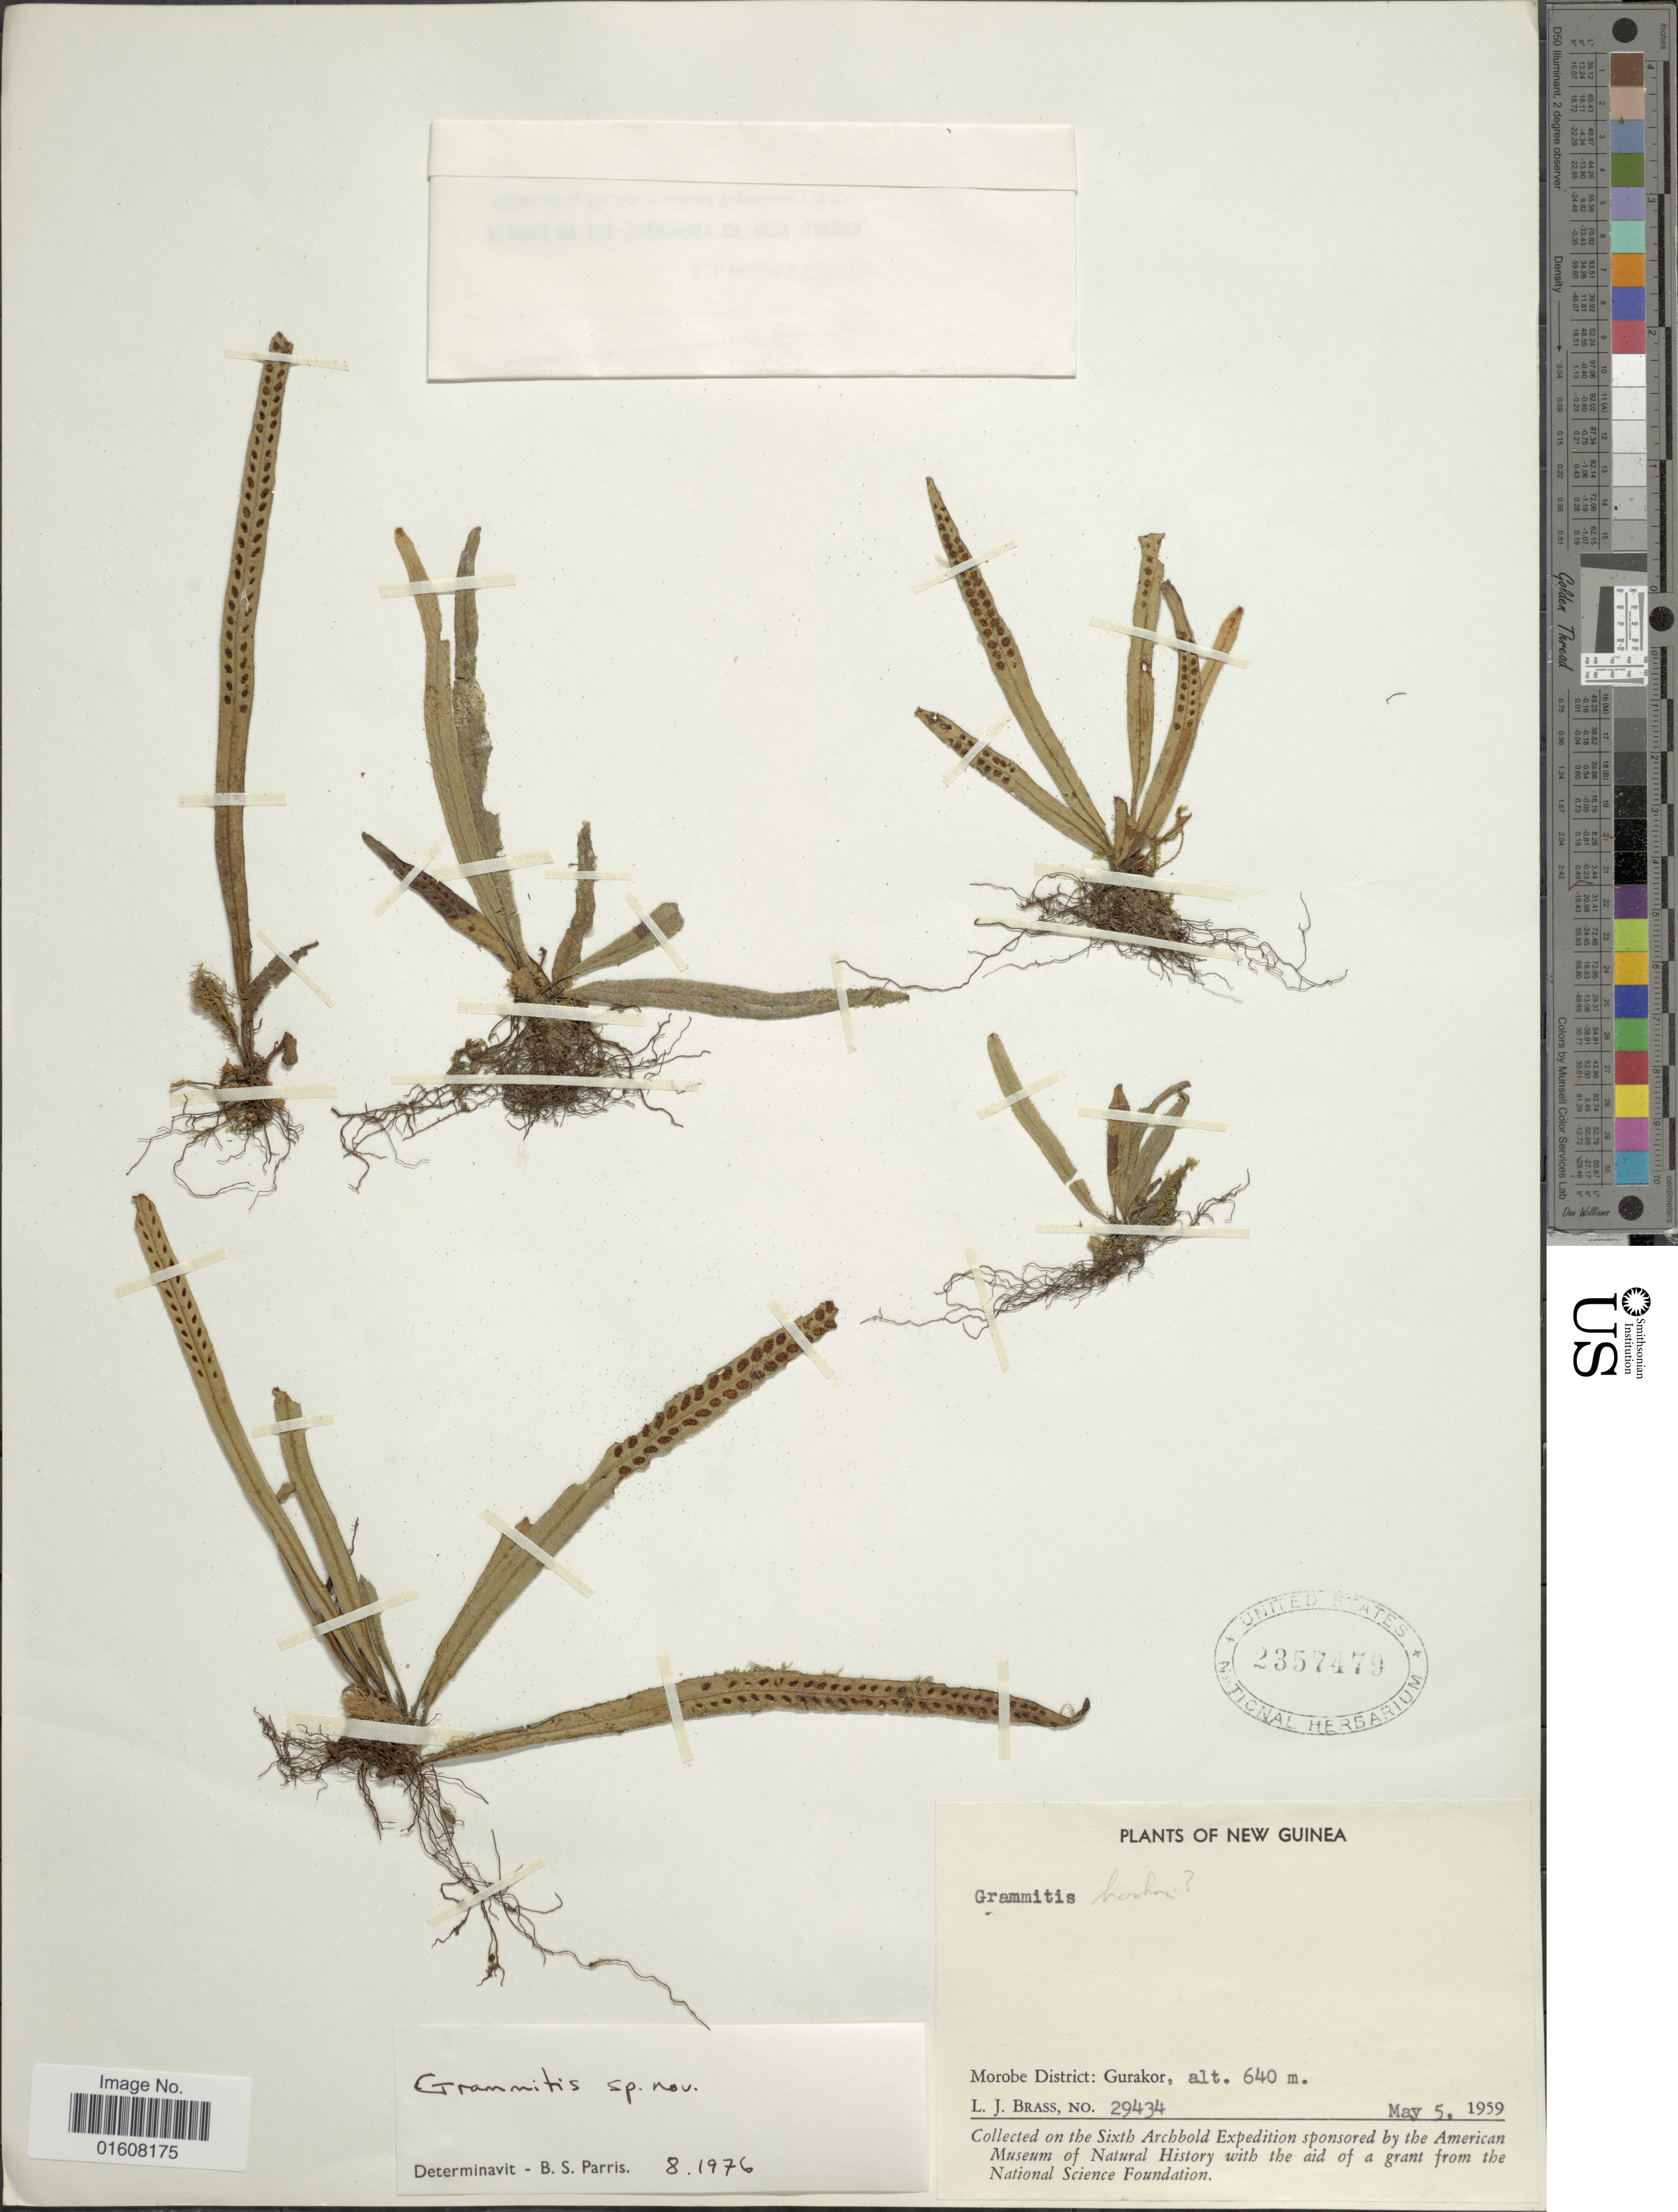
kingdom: Plantae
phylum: Tracheophyta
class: Polypodiopsida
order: Polypodiales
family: Polypodiaceae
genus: Grammitis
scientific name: Grammitis sp.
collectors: L. J. Brass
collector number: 29434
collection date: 1959-05-05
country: Papua New Guinea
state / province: Morobe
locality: New Guinea. Gurakor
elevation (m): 640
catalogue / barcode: US 2357479